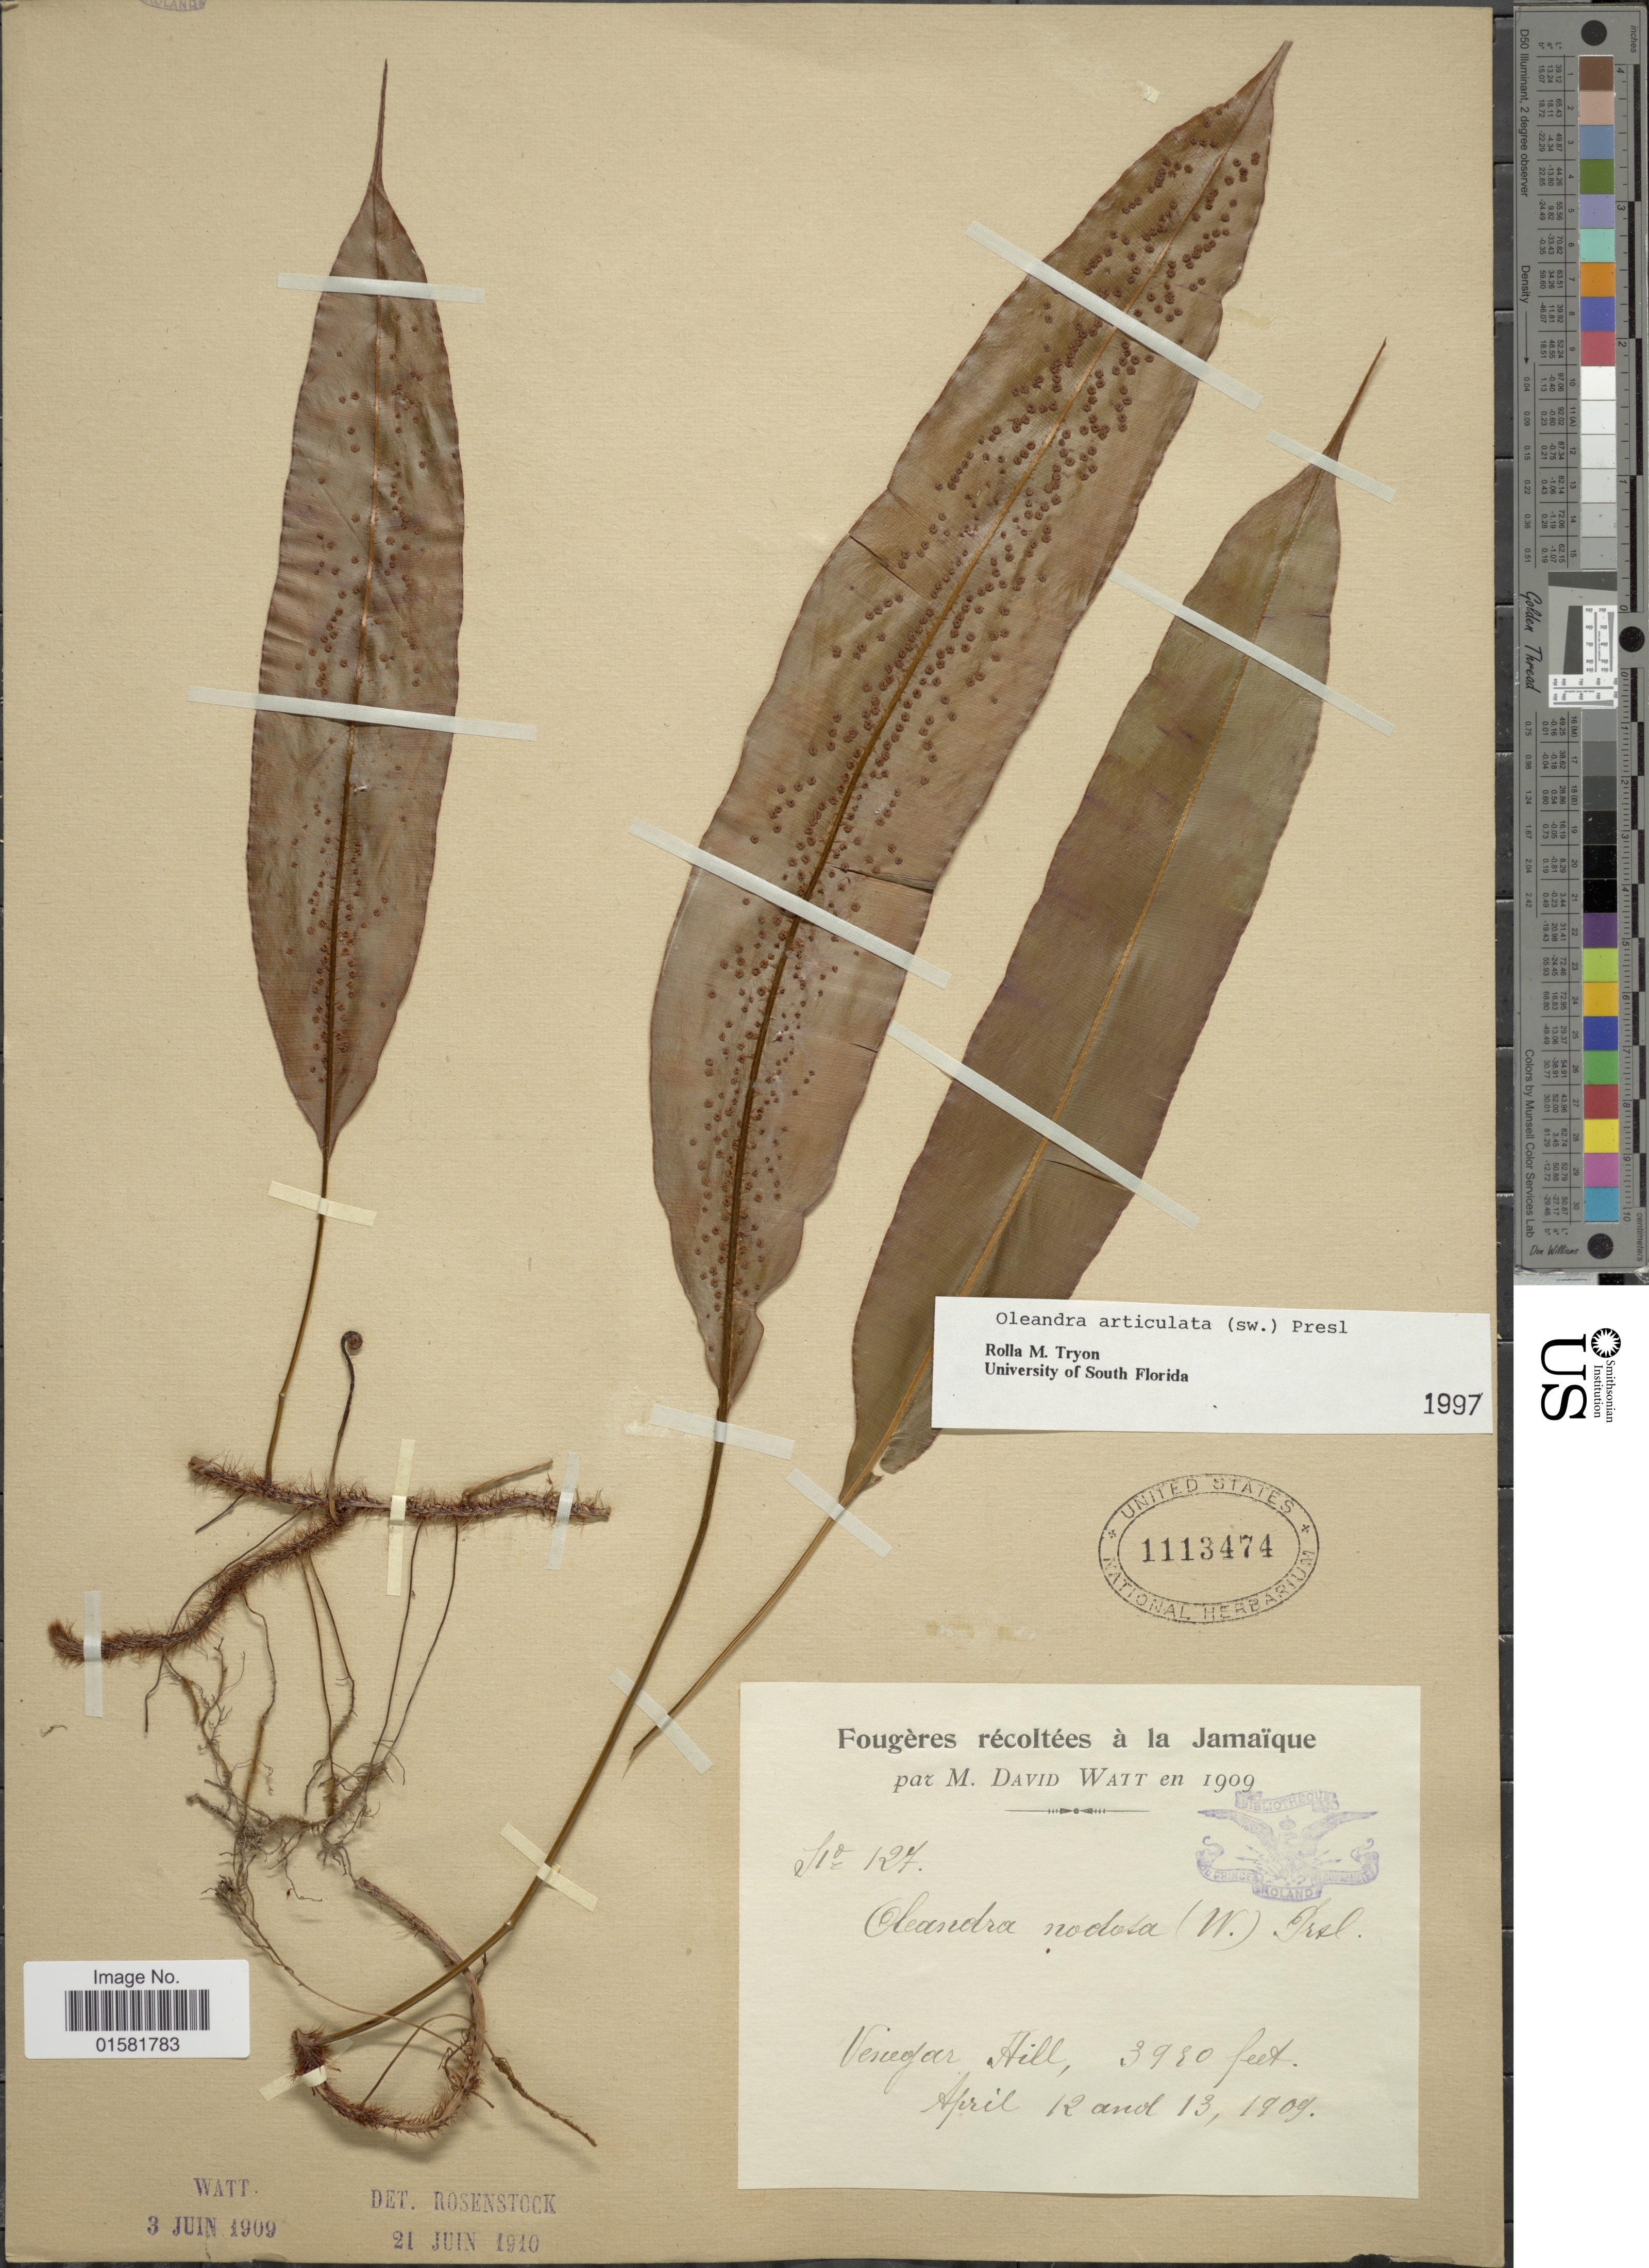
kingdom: Plantae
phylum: Tracheophyta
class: Polypodiopsida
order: Polypodiales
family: Oleandraceae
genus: Oleandra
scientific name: Oleandra articulata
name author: (Sw.) C. Presl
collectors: D. A. P. Watt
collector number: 127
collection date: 1909-04-12/1909-04-13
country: Jamaica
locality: Jamaique, Vinegar Hill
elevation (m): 1198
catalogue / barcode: US 1113474